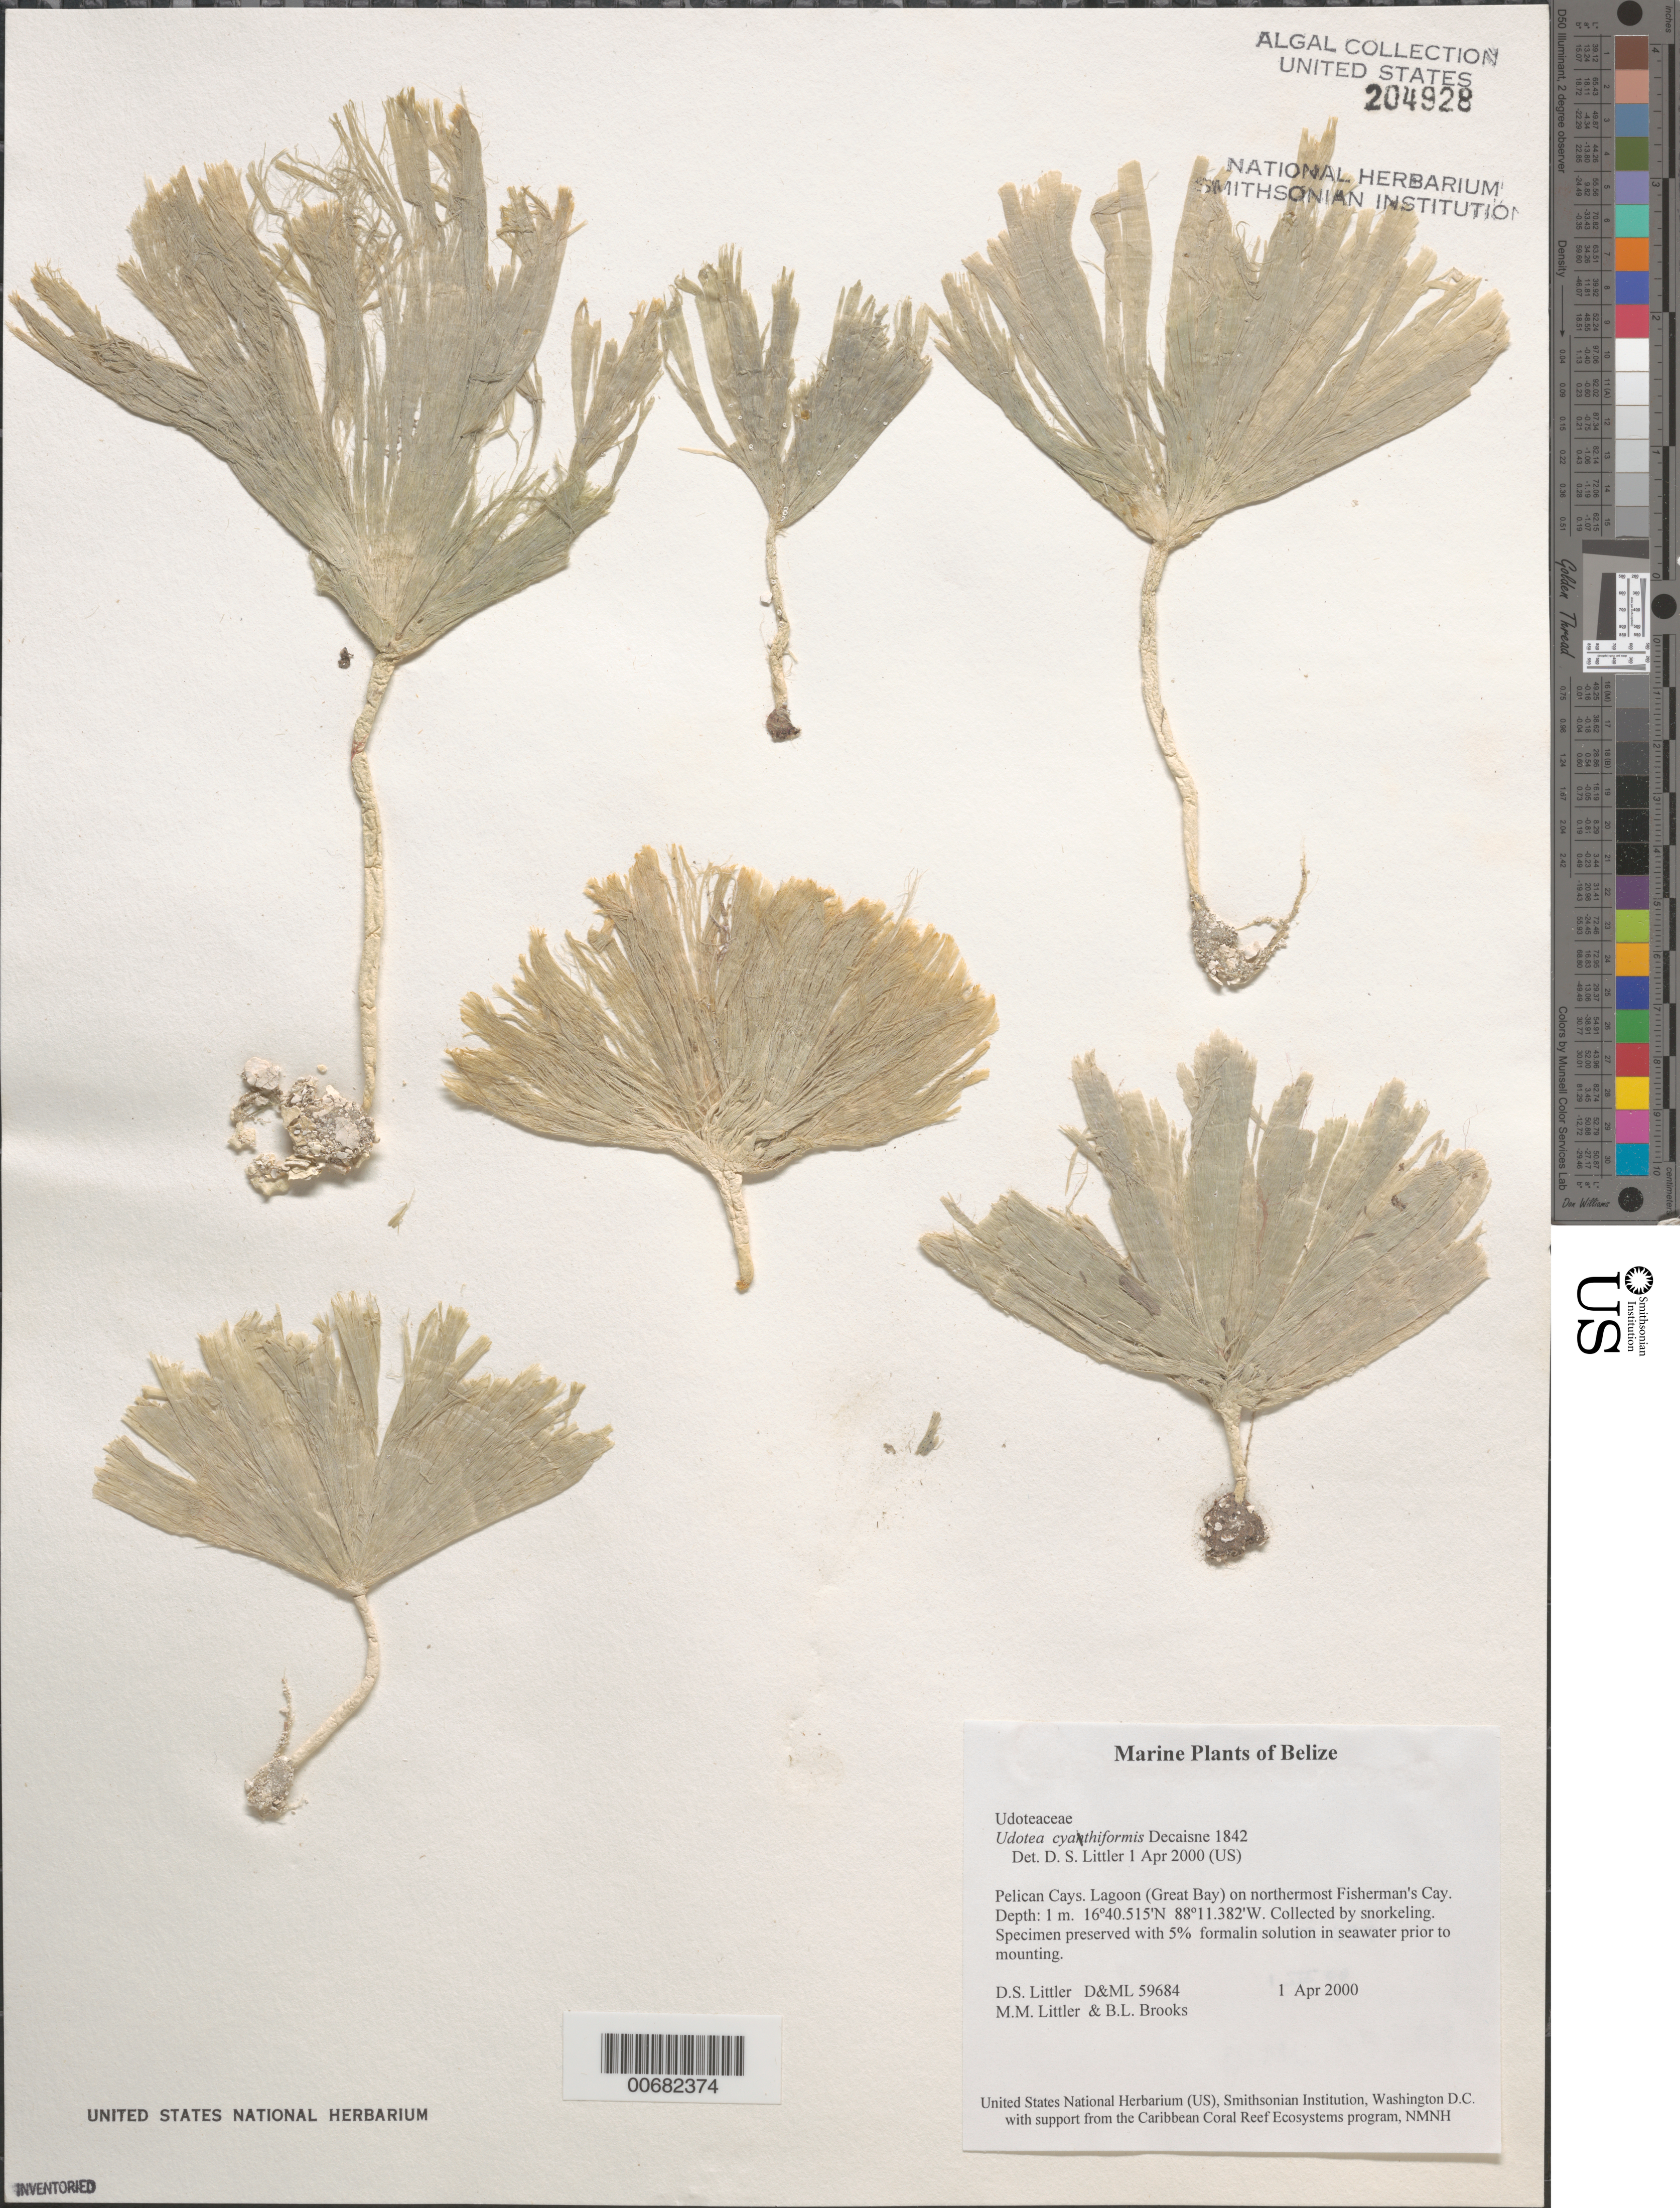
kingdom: Plantae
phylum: Chlorophyta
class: Ulvophyceae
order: Bryopsidales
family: Udoteaceae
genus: Udotea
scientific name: Udotea cyathiformis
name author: Decne.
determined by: Littler, D. S.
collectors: M. M. Littler, D. S. Littler & B. Brooks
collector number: D&ML 59684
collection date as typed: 01 Apr 2000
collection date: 2000-04-01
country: Belize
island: Fisherman Cay [Fisherman's Cay]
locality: Great Bay (Lagoon)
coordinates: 16 40.515' N, 88 11.382' W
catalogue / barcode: US 204928